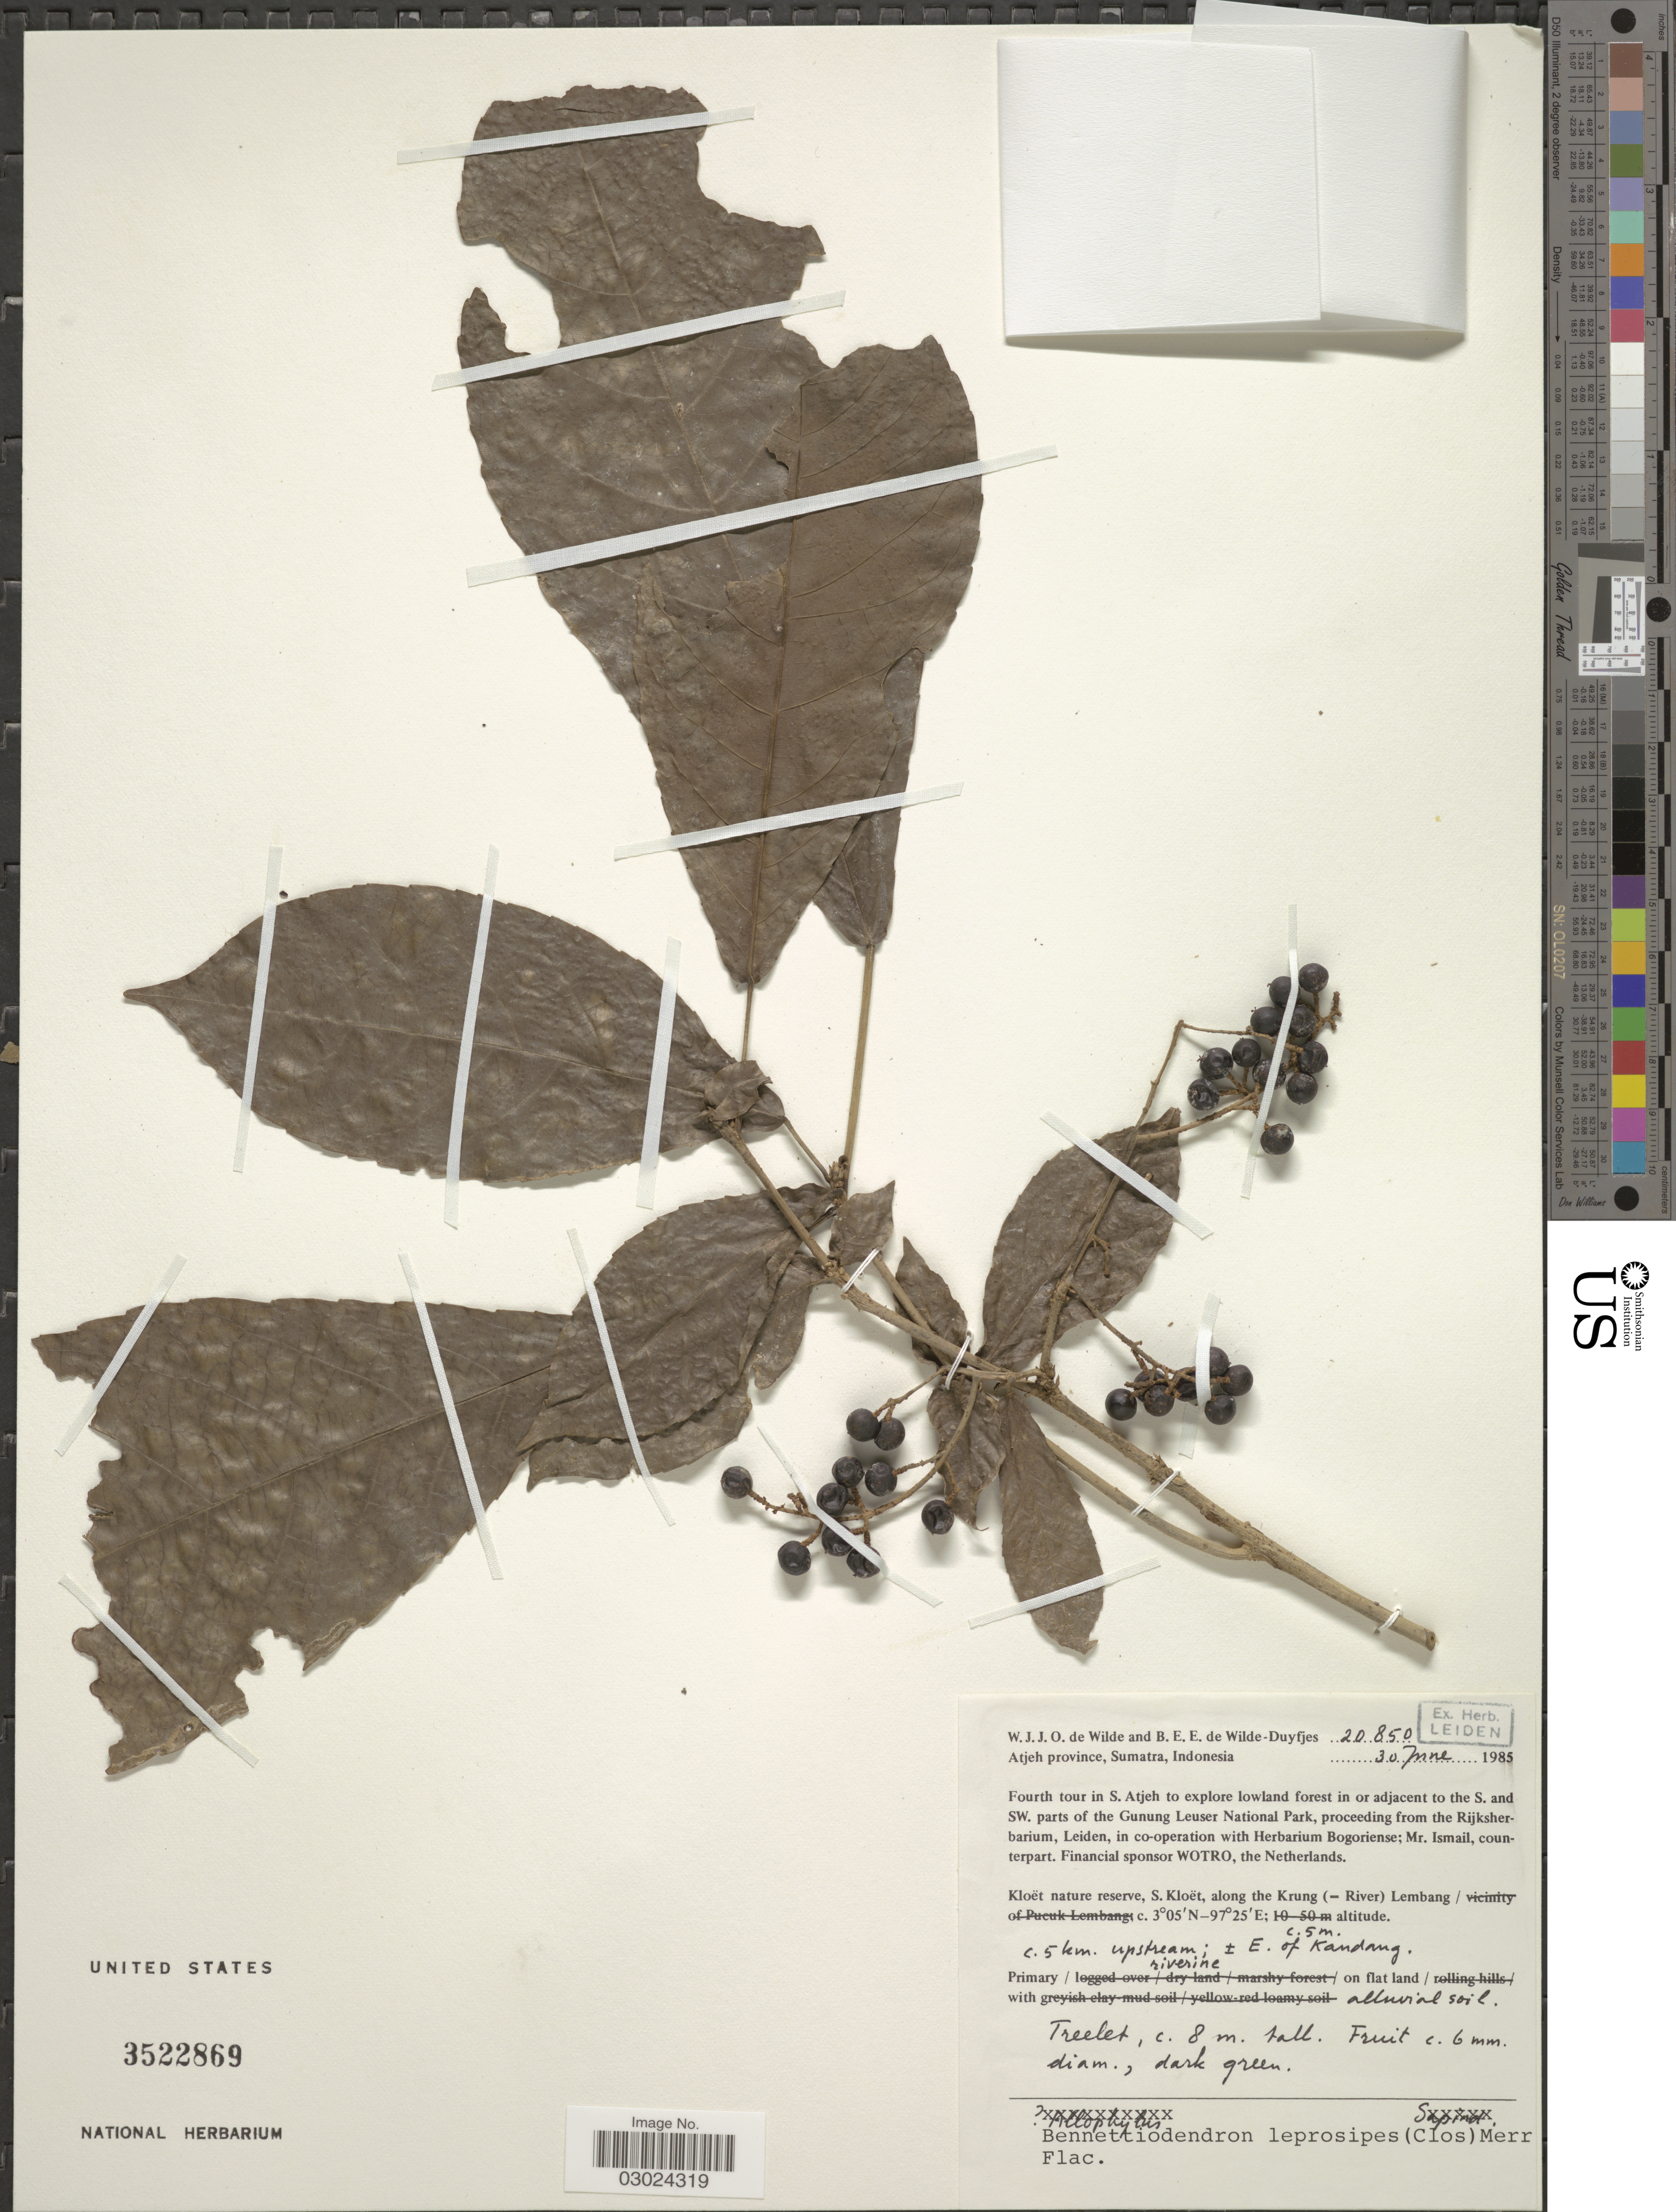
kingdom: Plantae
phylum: Tracheophyta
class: Magnoliopsida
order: Malpighiales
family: Salicaceae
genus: Bennettiodendron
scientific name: Bennettiodendron leprosipes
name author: (Clos) Merr.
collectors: W. J. de Wilde & B. E. de Wilde-Duyfjes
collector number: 20850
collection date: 1985-06-30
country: Indonesia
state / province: Sumatra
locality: Atjeh province, Sumatra. Kloët nature reserve, S. Kloët, along the Krung (-River) Lembang/ c. 5 km. upstream; ± E. of Kandang.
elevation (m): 5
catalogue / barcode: US 3522869